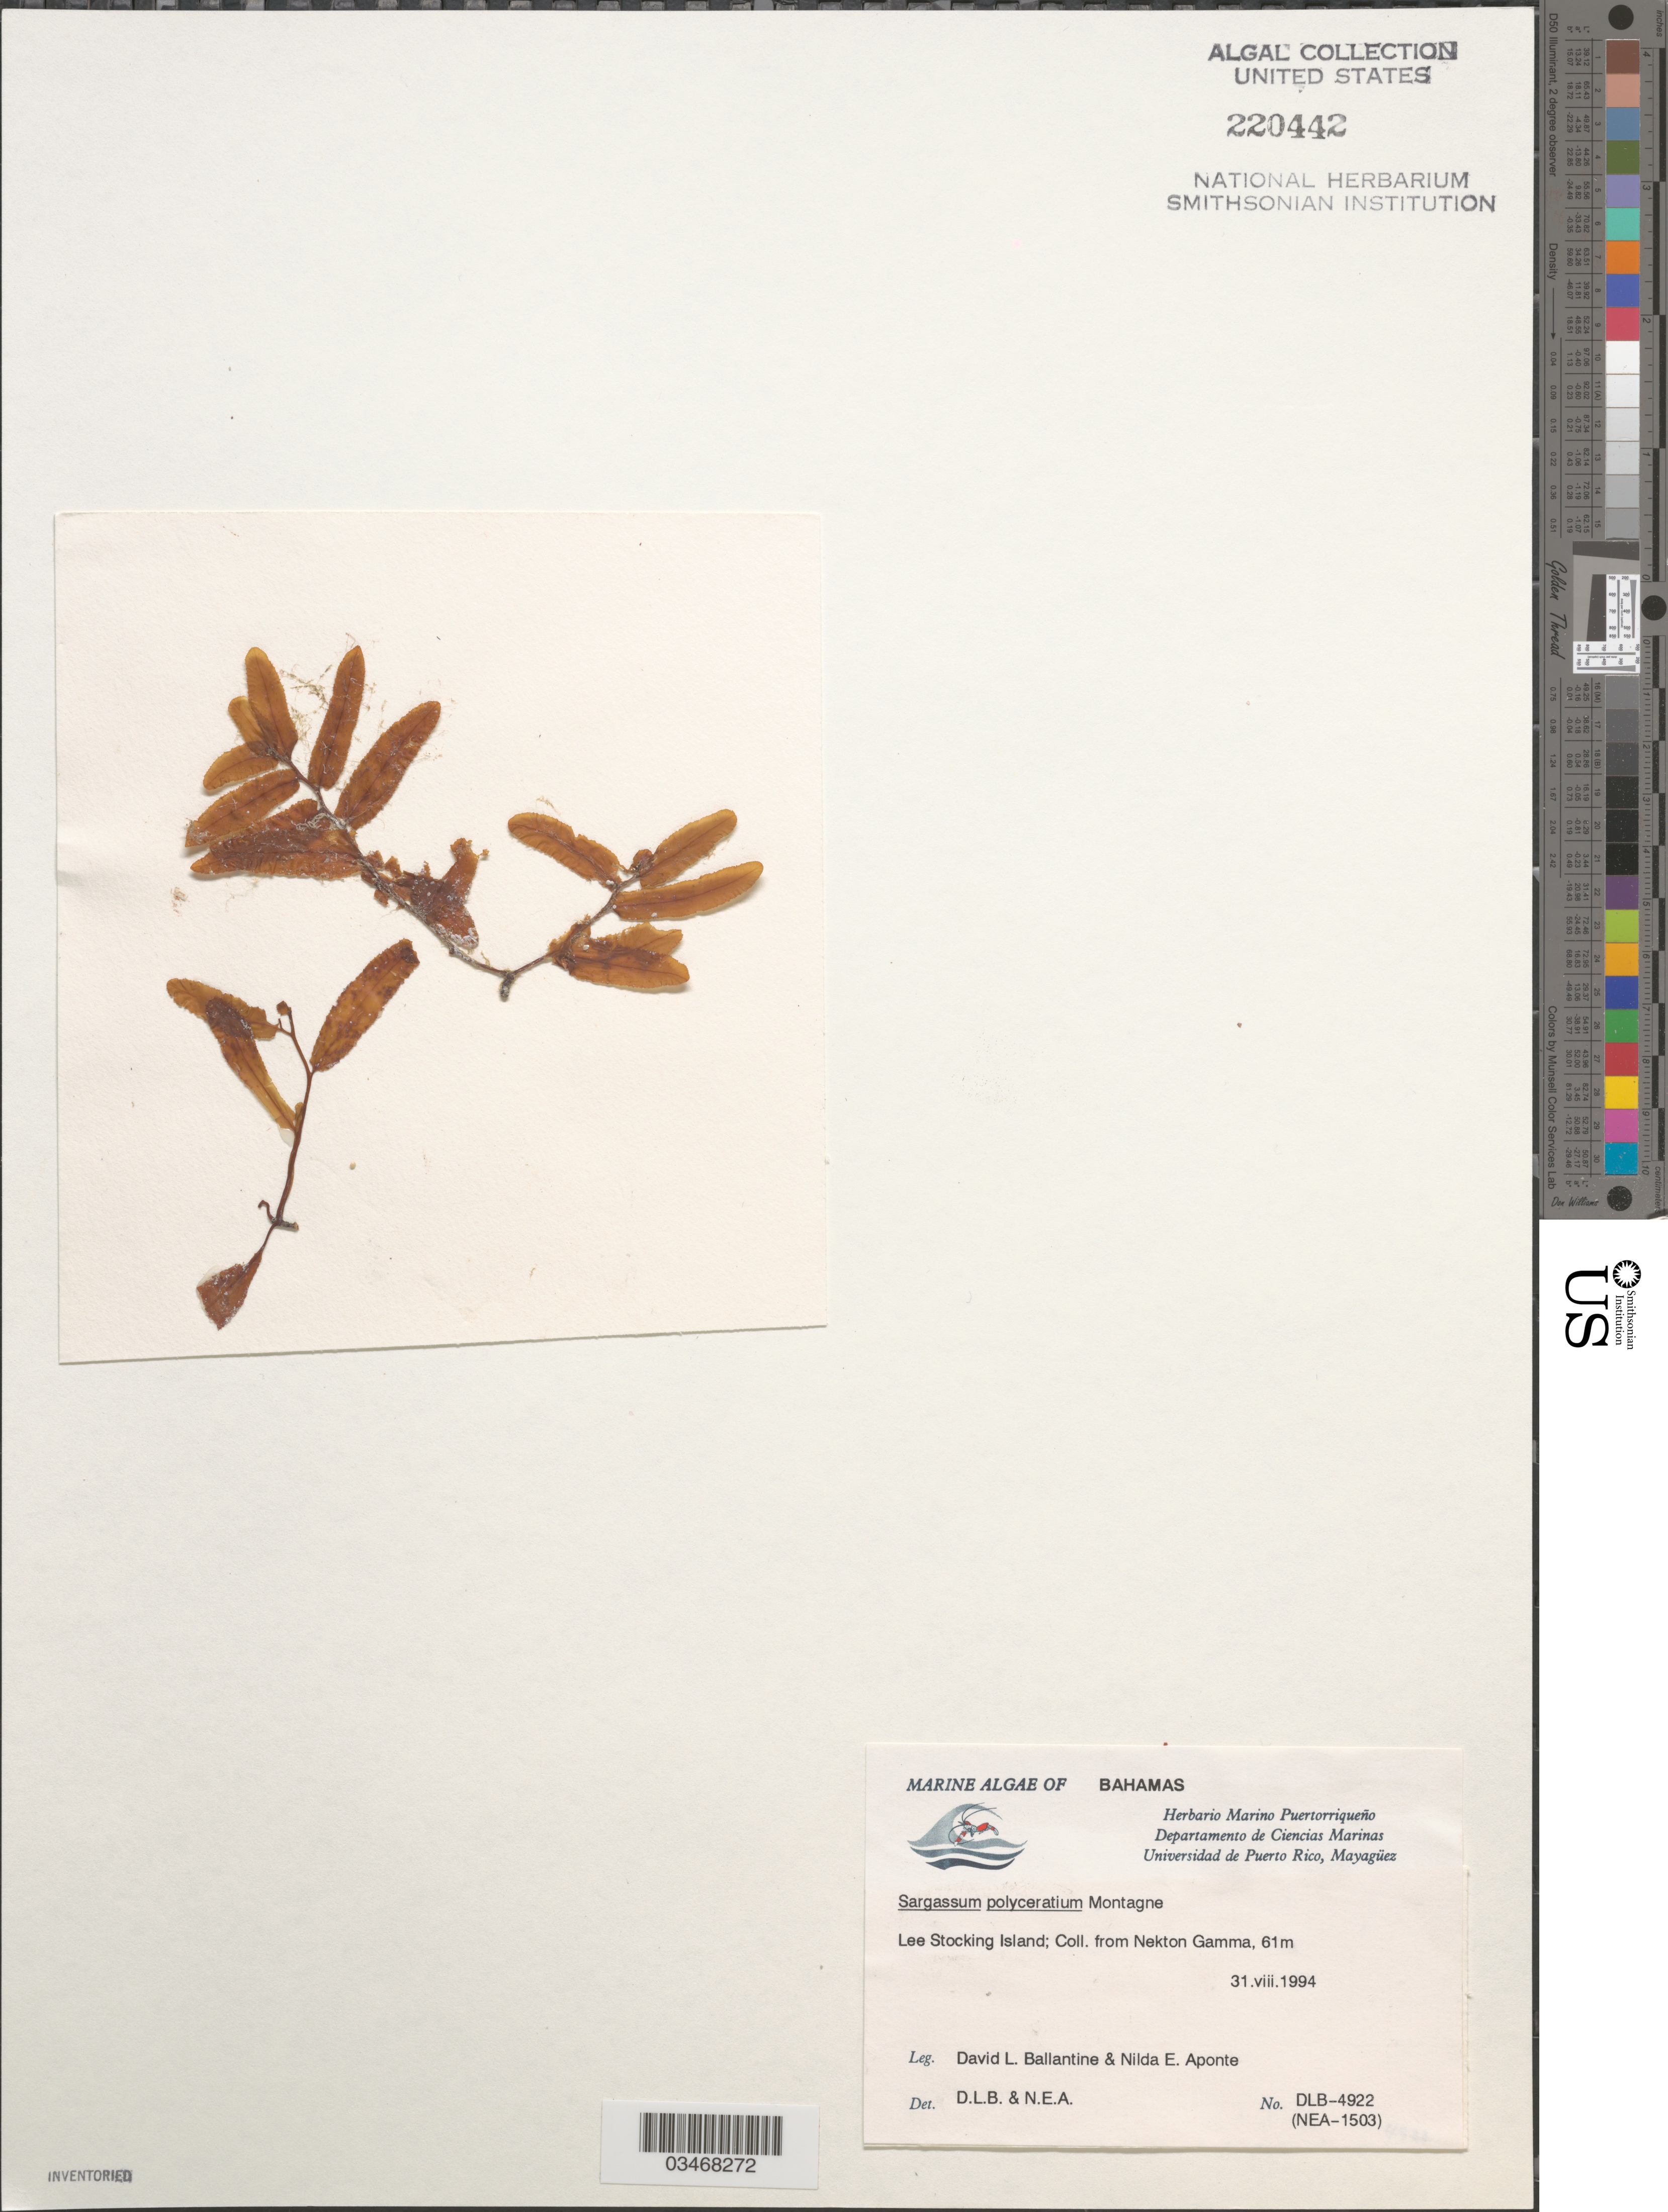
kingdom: Chromista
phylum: Ochrophyta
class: Phaeophyceae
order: Fucales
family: Sargassaceae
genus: Sargassum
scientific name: Sargassum polyceratium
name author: Mont.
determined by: Ballantine, D. L.; Aponte, N. E.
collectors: D.L. Ballantine & N. E. Aponte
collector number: DLB 4922, NEA 1503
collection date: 1994-08-31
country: Bahamas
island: Lee Stocking Island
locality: Nekton Gamma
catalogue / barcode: US 220442